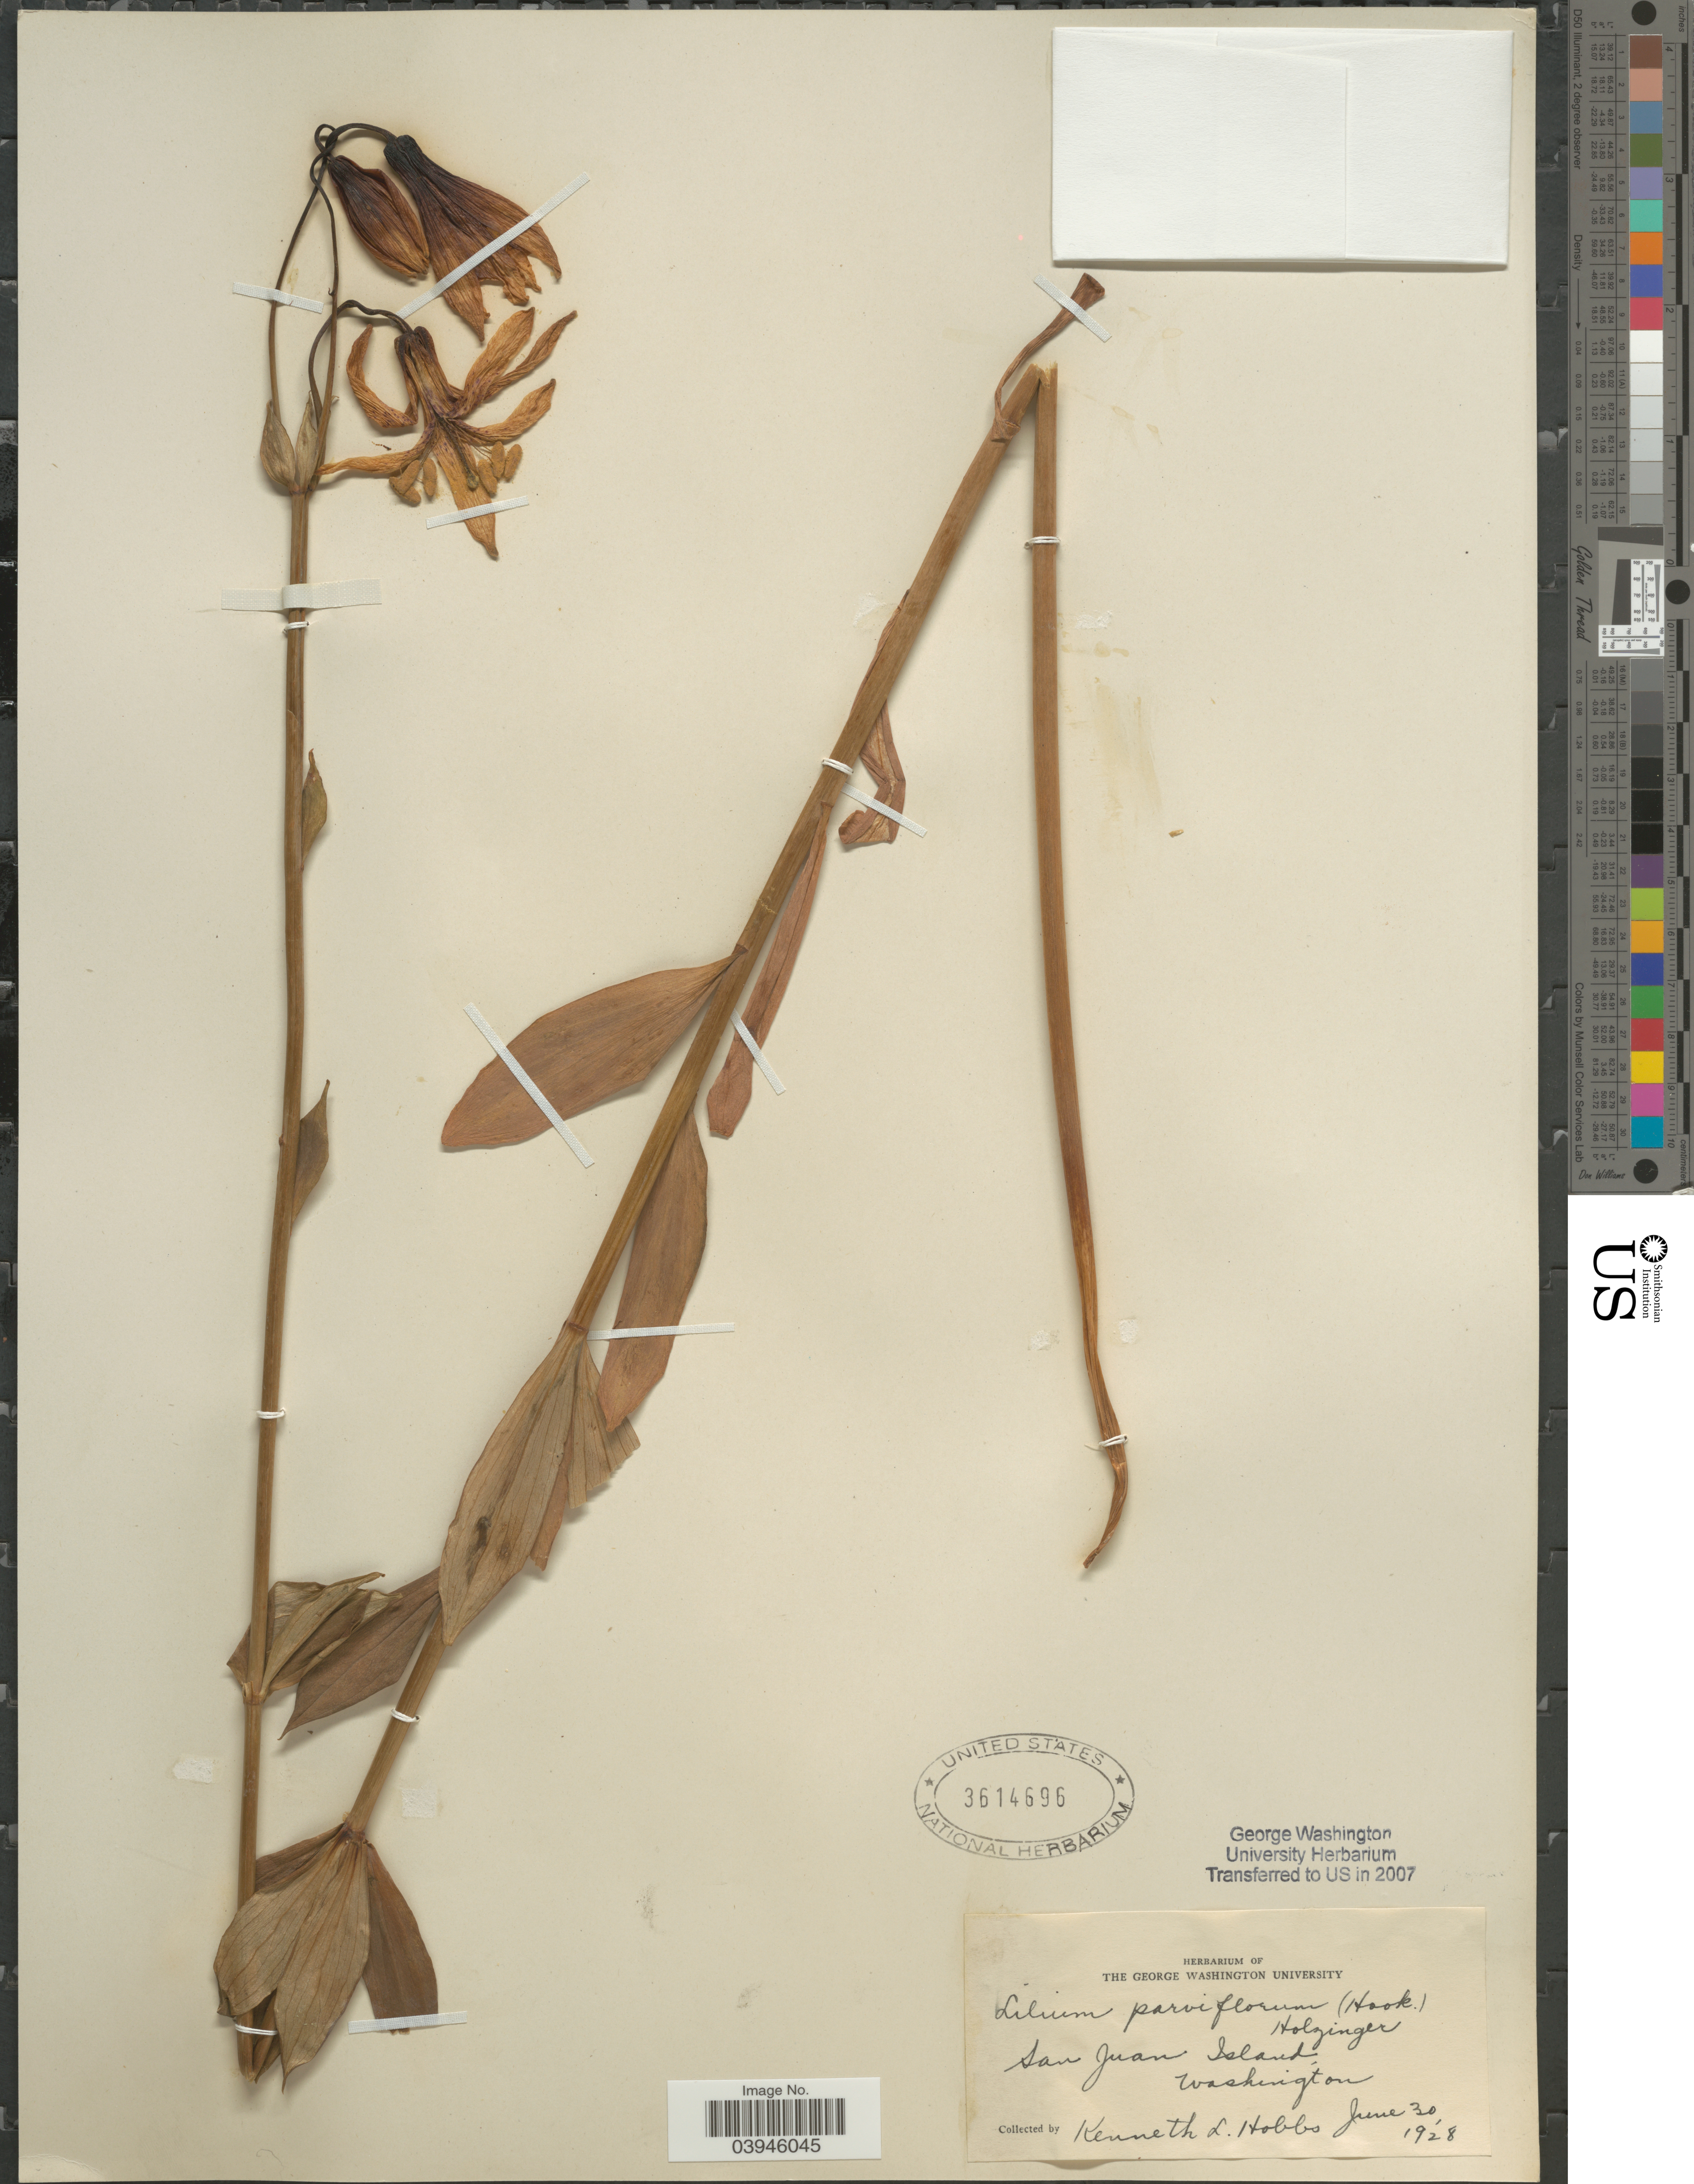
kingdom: Plantae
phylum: Tracheophyta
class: Liliopsida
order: Liliales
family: Liliaceae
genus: Lilium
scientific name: Lilium parviflorum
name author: (Hook.) W.G. Sm.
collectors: K. Hobbs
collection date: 1928-06-30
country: United States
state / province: Washington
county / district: San Juan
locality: San Juan Island.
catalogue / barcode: US 3614696